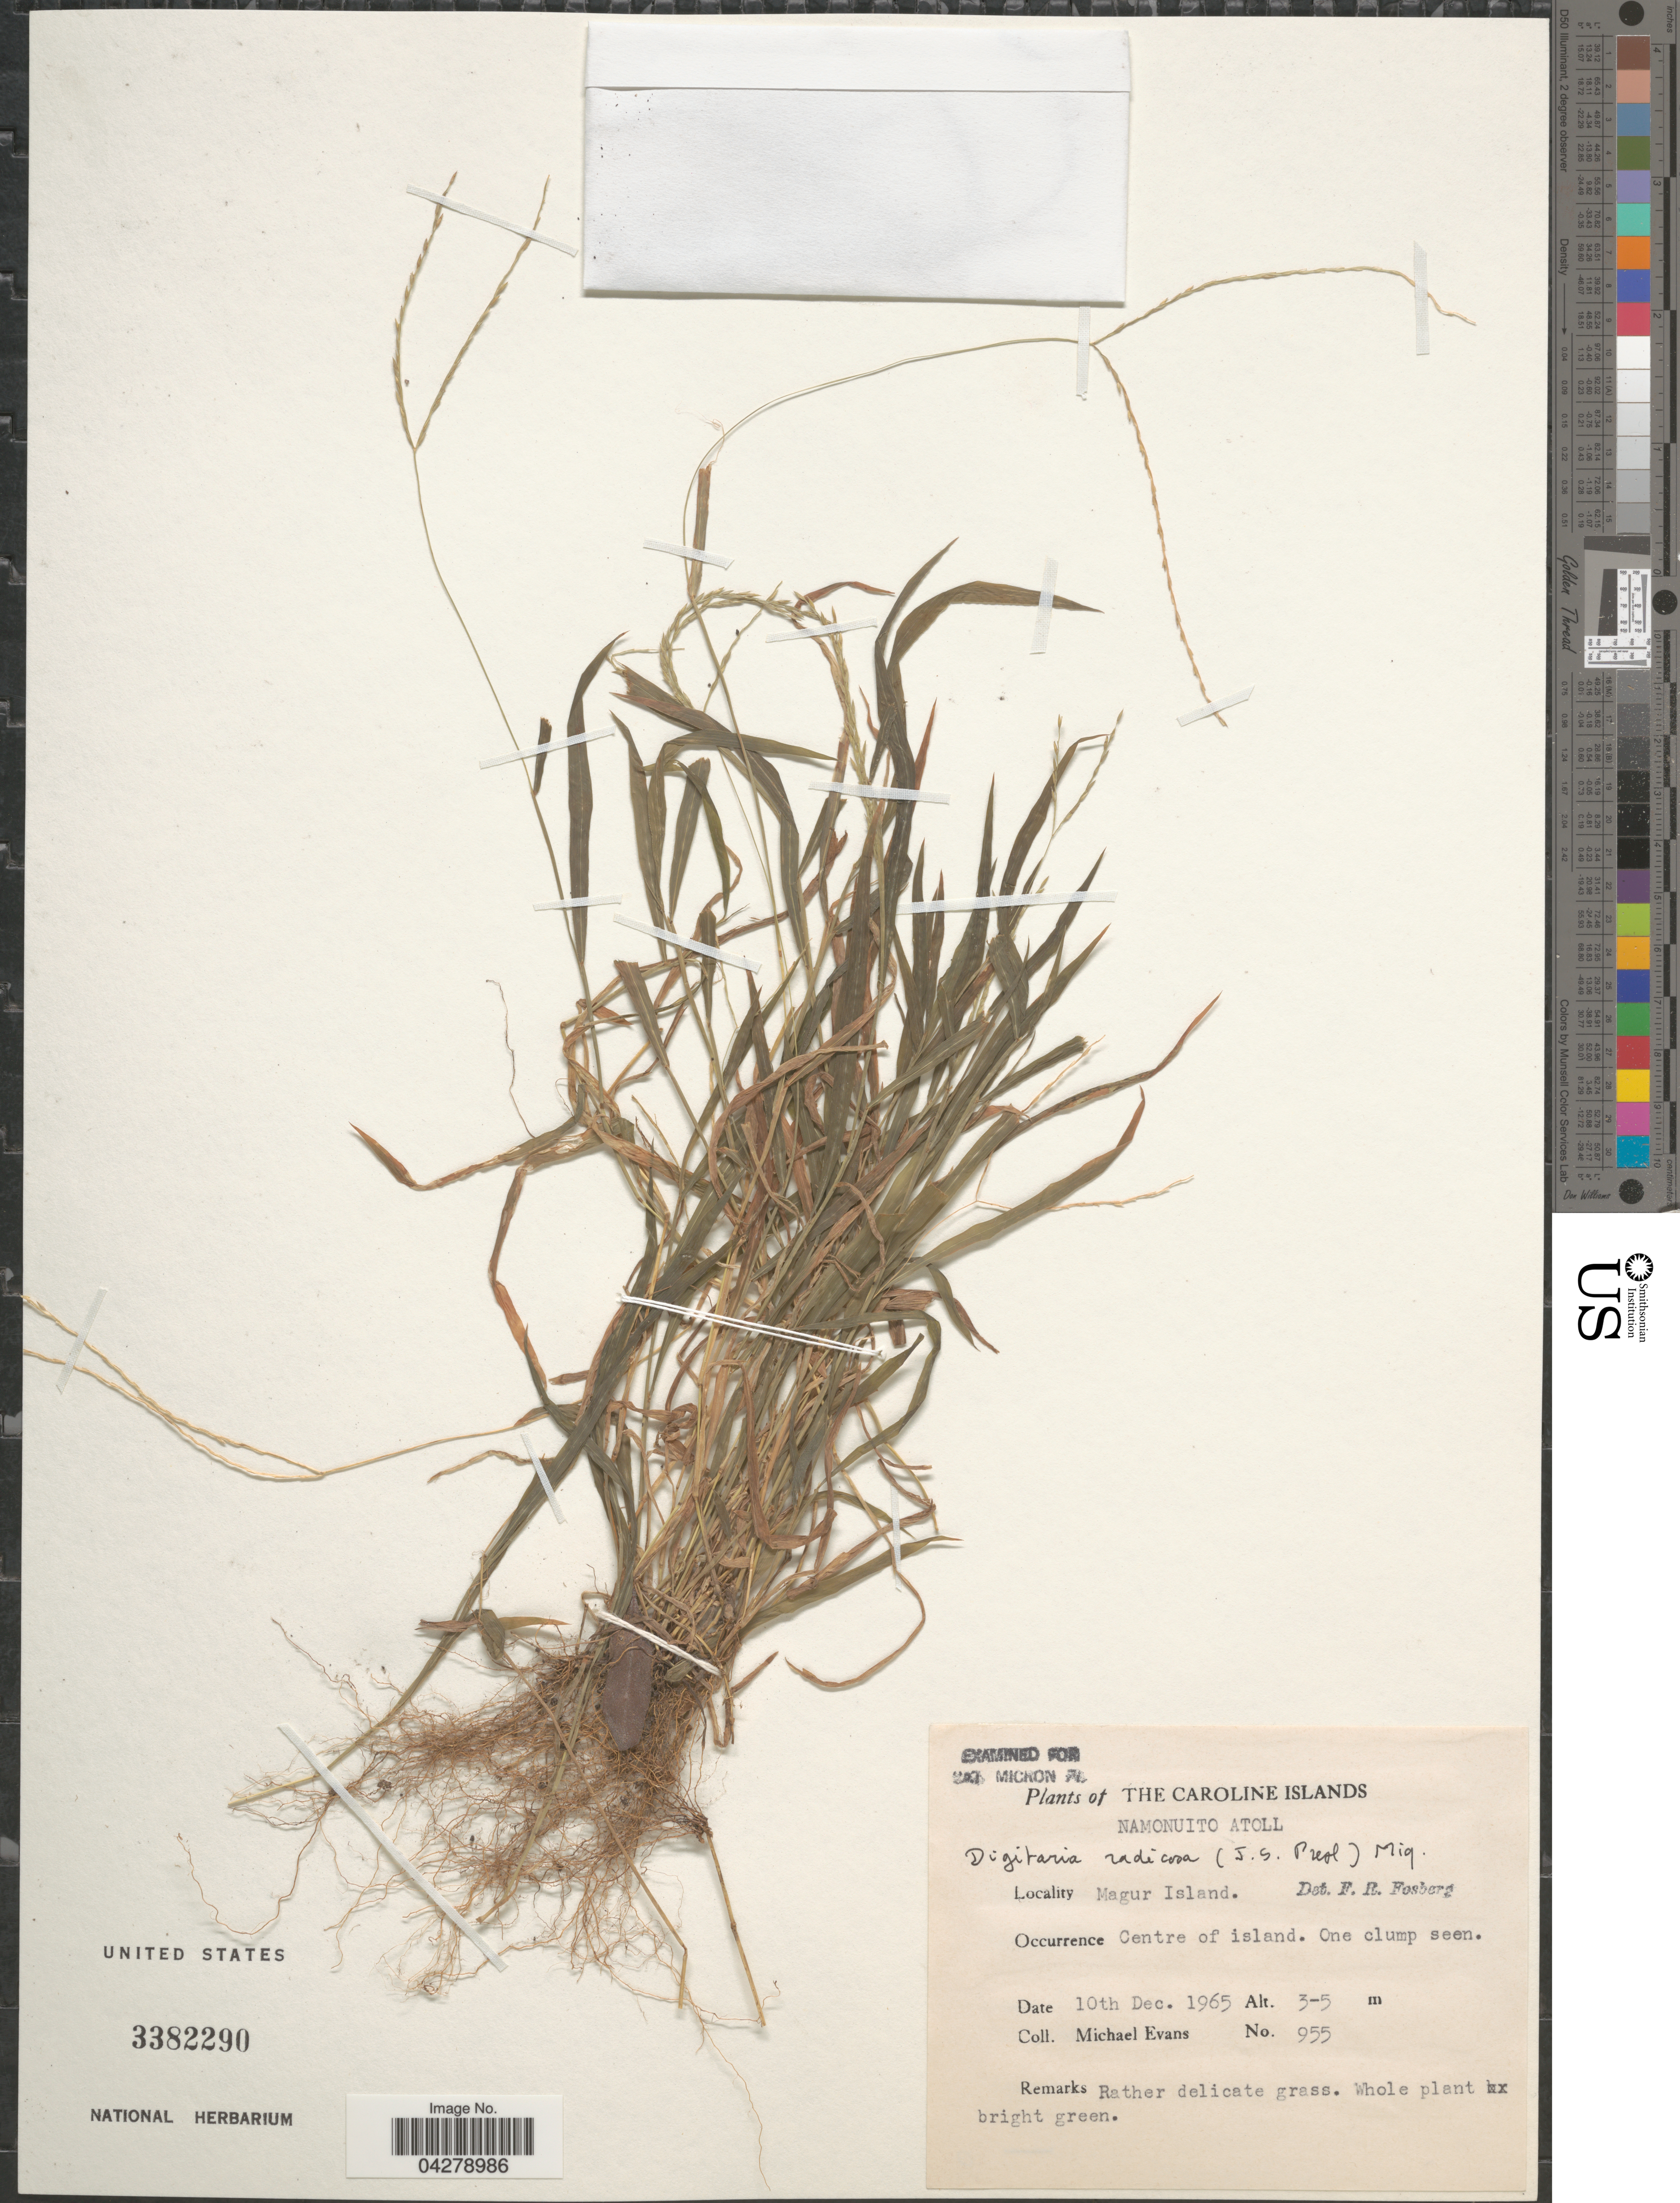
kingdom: Plantae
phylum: Tracheophyta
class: Liliopsida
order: Poales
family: Poaceae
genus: Digitaria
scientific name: Digitaria radicosa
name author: (J. Presl) Miq.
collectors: M. Evans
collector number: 955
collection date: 1965-12-10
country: Micronesia, Federated States of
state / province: Truk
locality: The Caroline Islands. Namonuito Atoll. Magur Island. Centre of island.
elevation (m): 3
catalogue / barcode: US 3382290